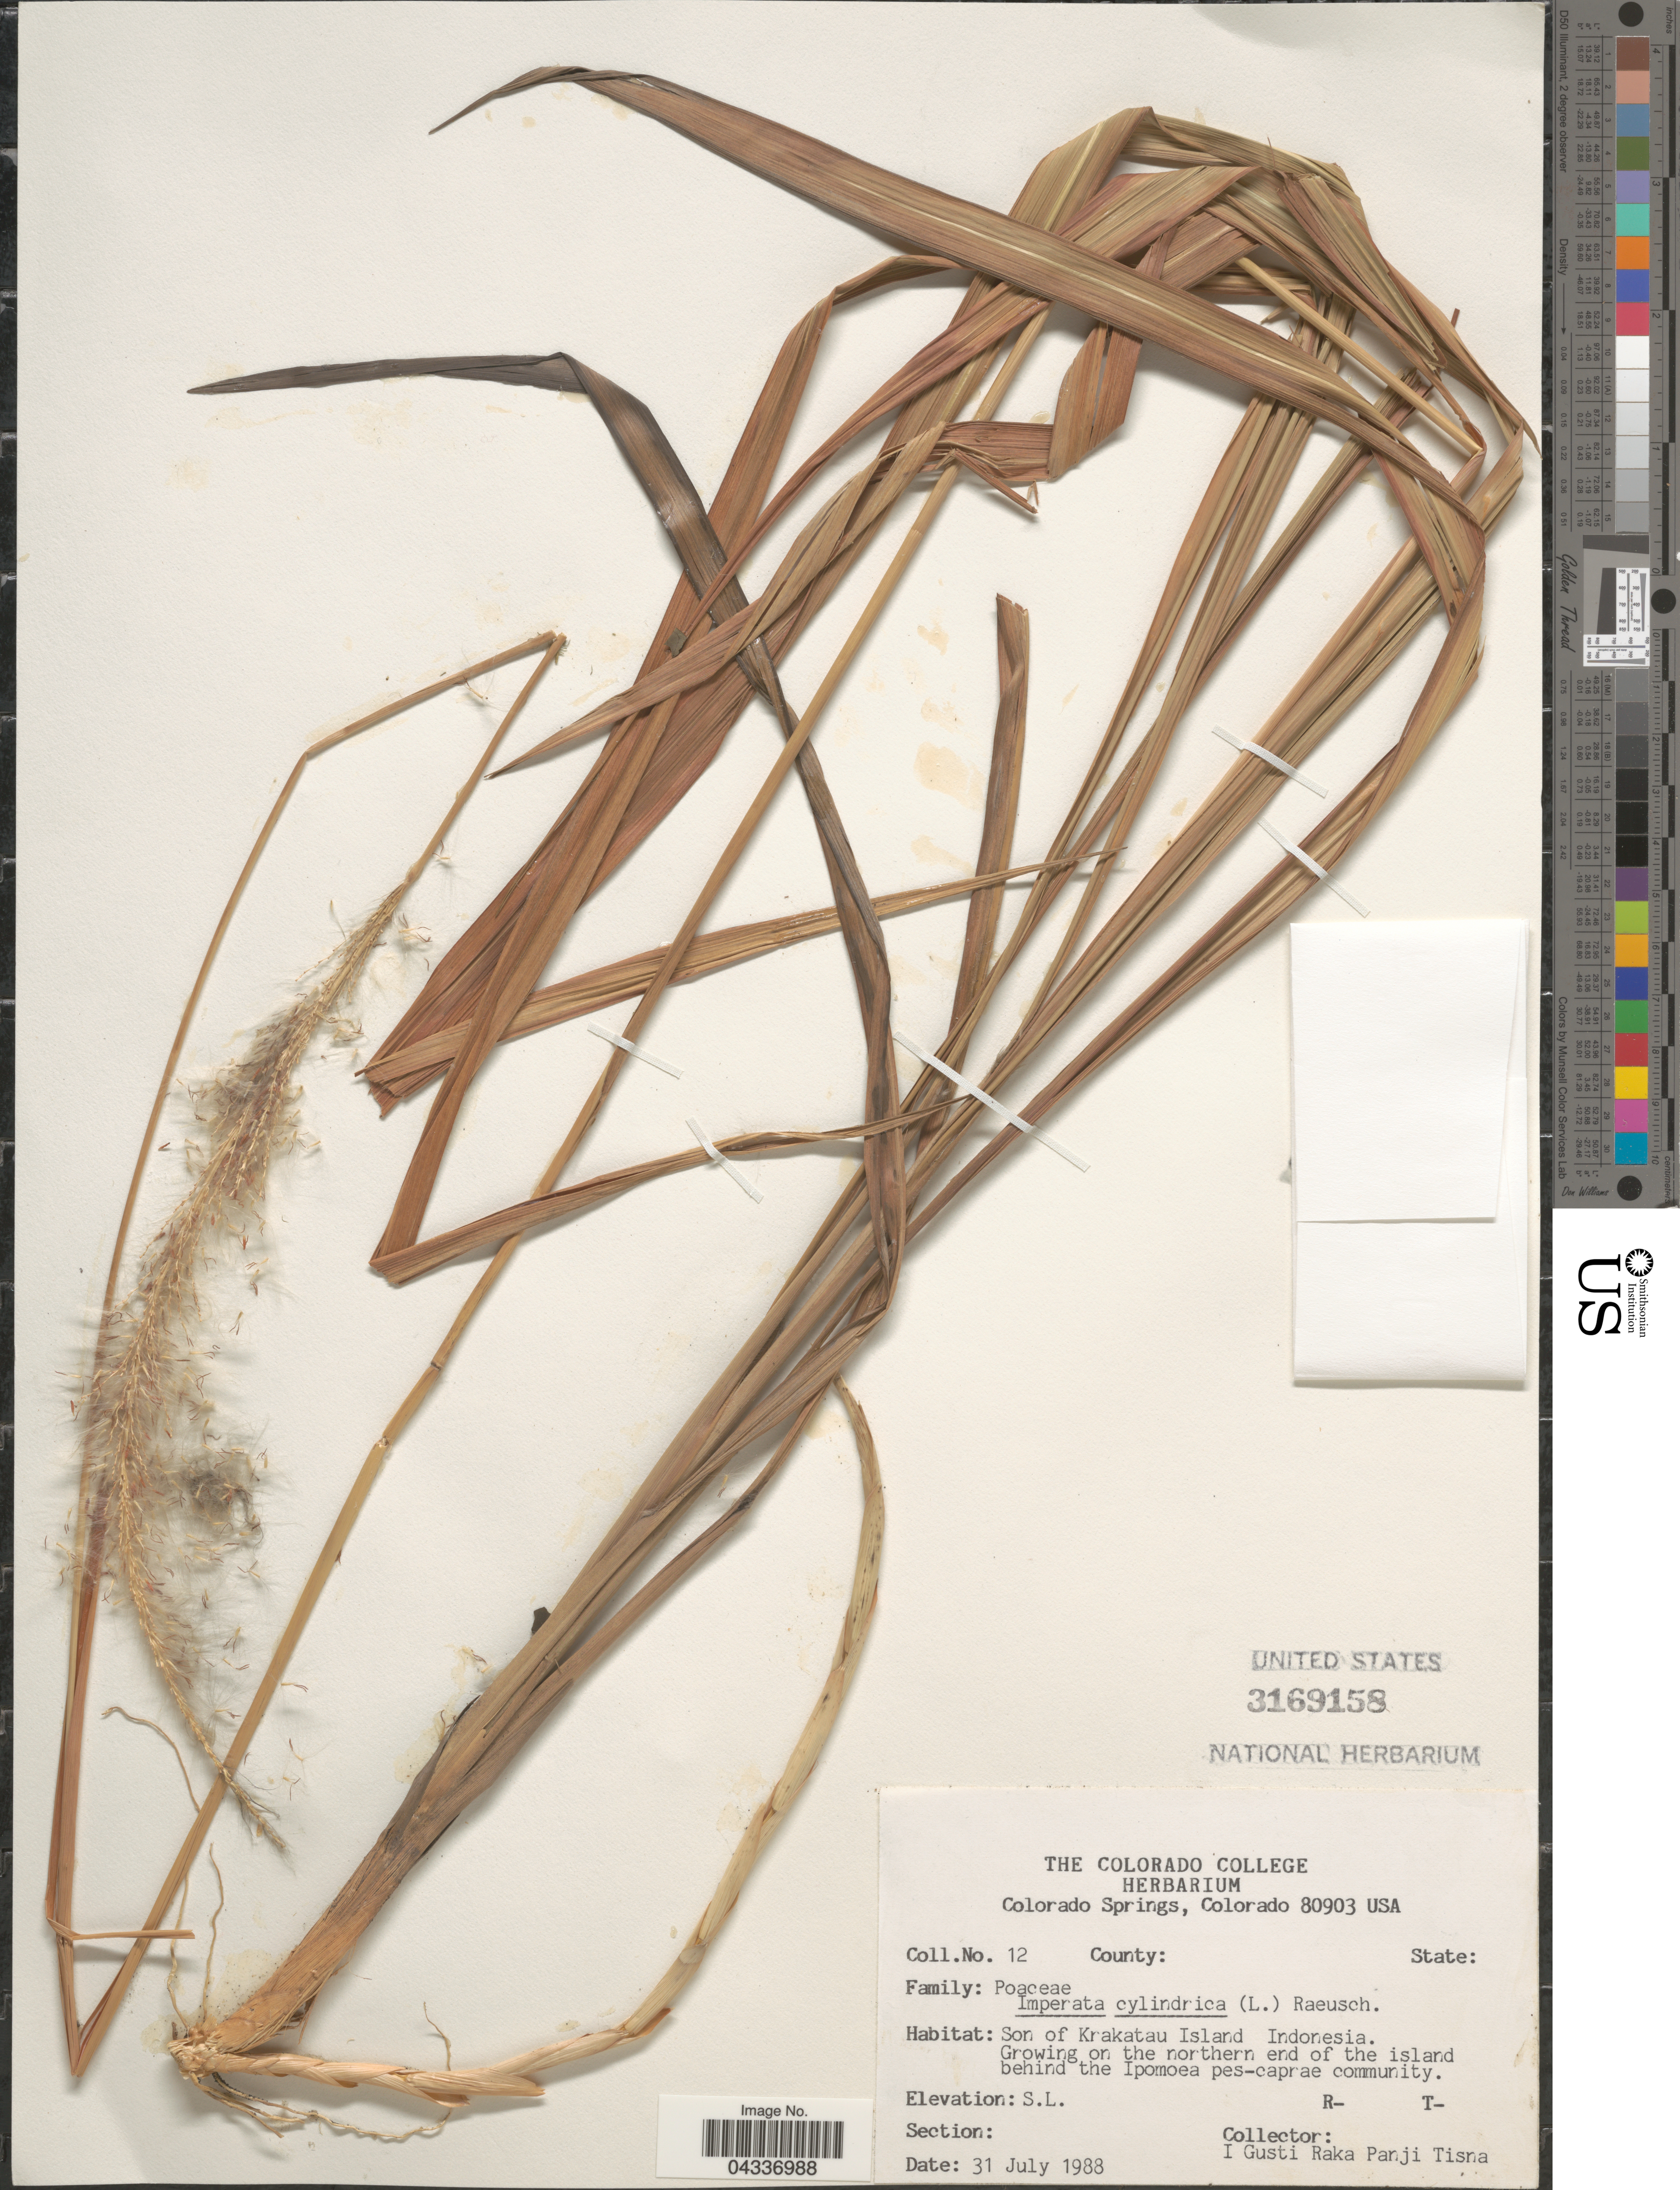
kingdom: Plantae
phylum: Tracheophyta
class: Liliopsida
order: Poales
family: Poaceae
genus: Imperata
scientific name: Imperata cylindrica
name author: (L.) P. Beauv.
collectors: I Gusti Raka Panji Tisna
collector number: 12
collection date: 1988-07-31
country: Indonesia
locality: Son of Krakatau Island. Growing on the northern end of the island.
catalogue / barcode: US 3169158